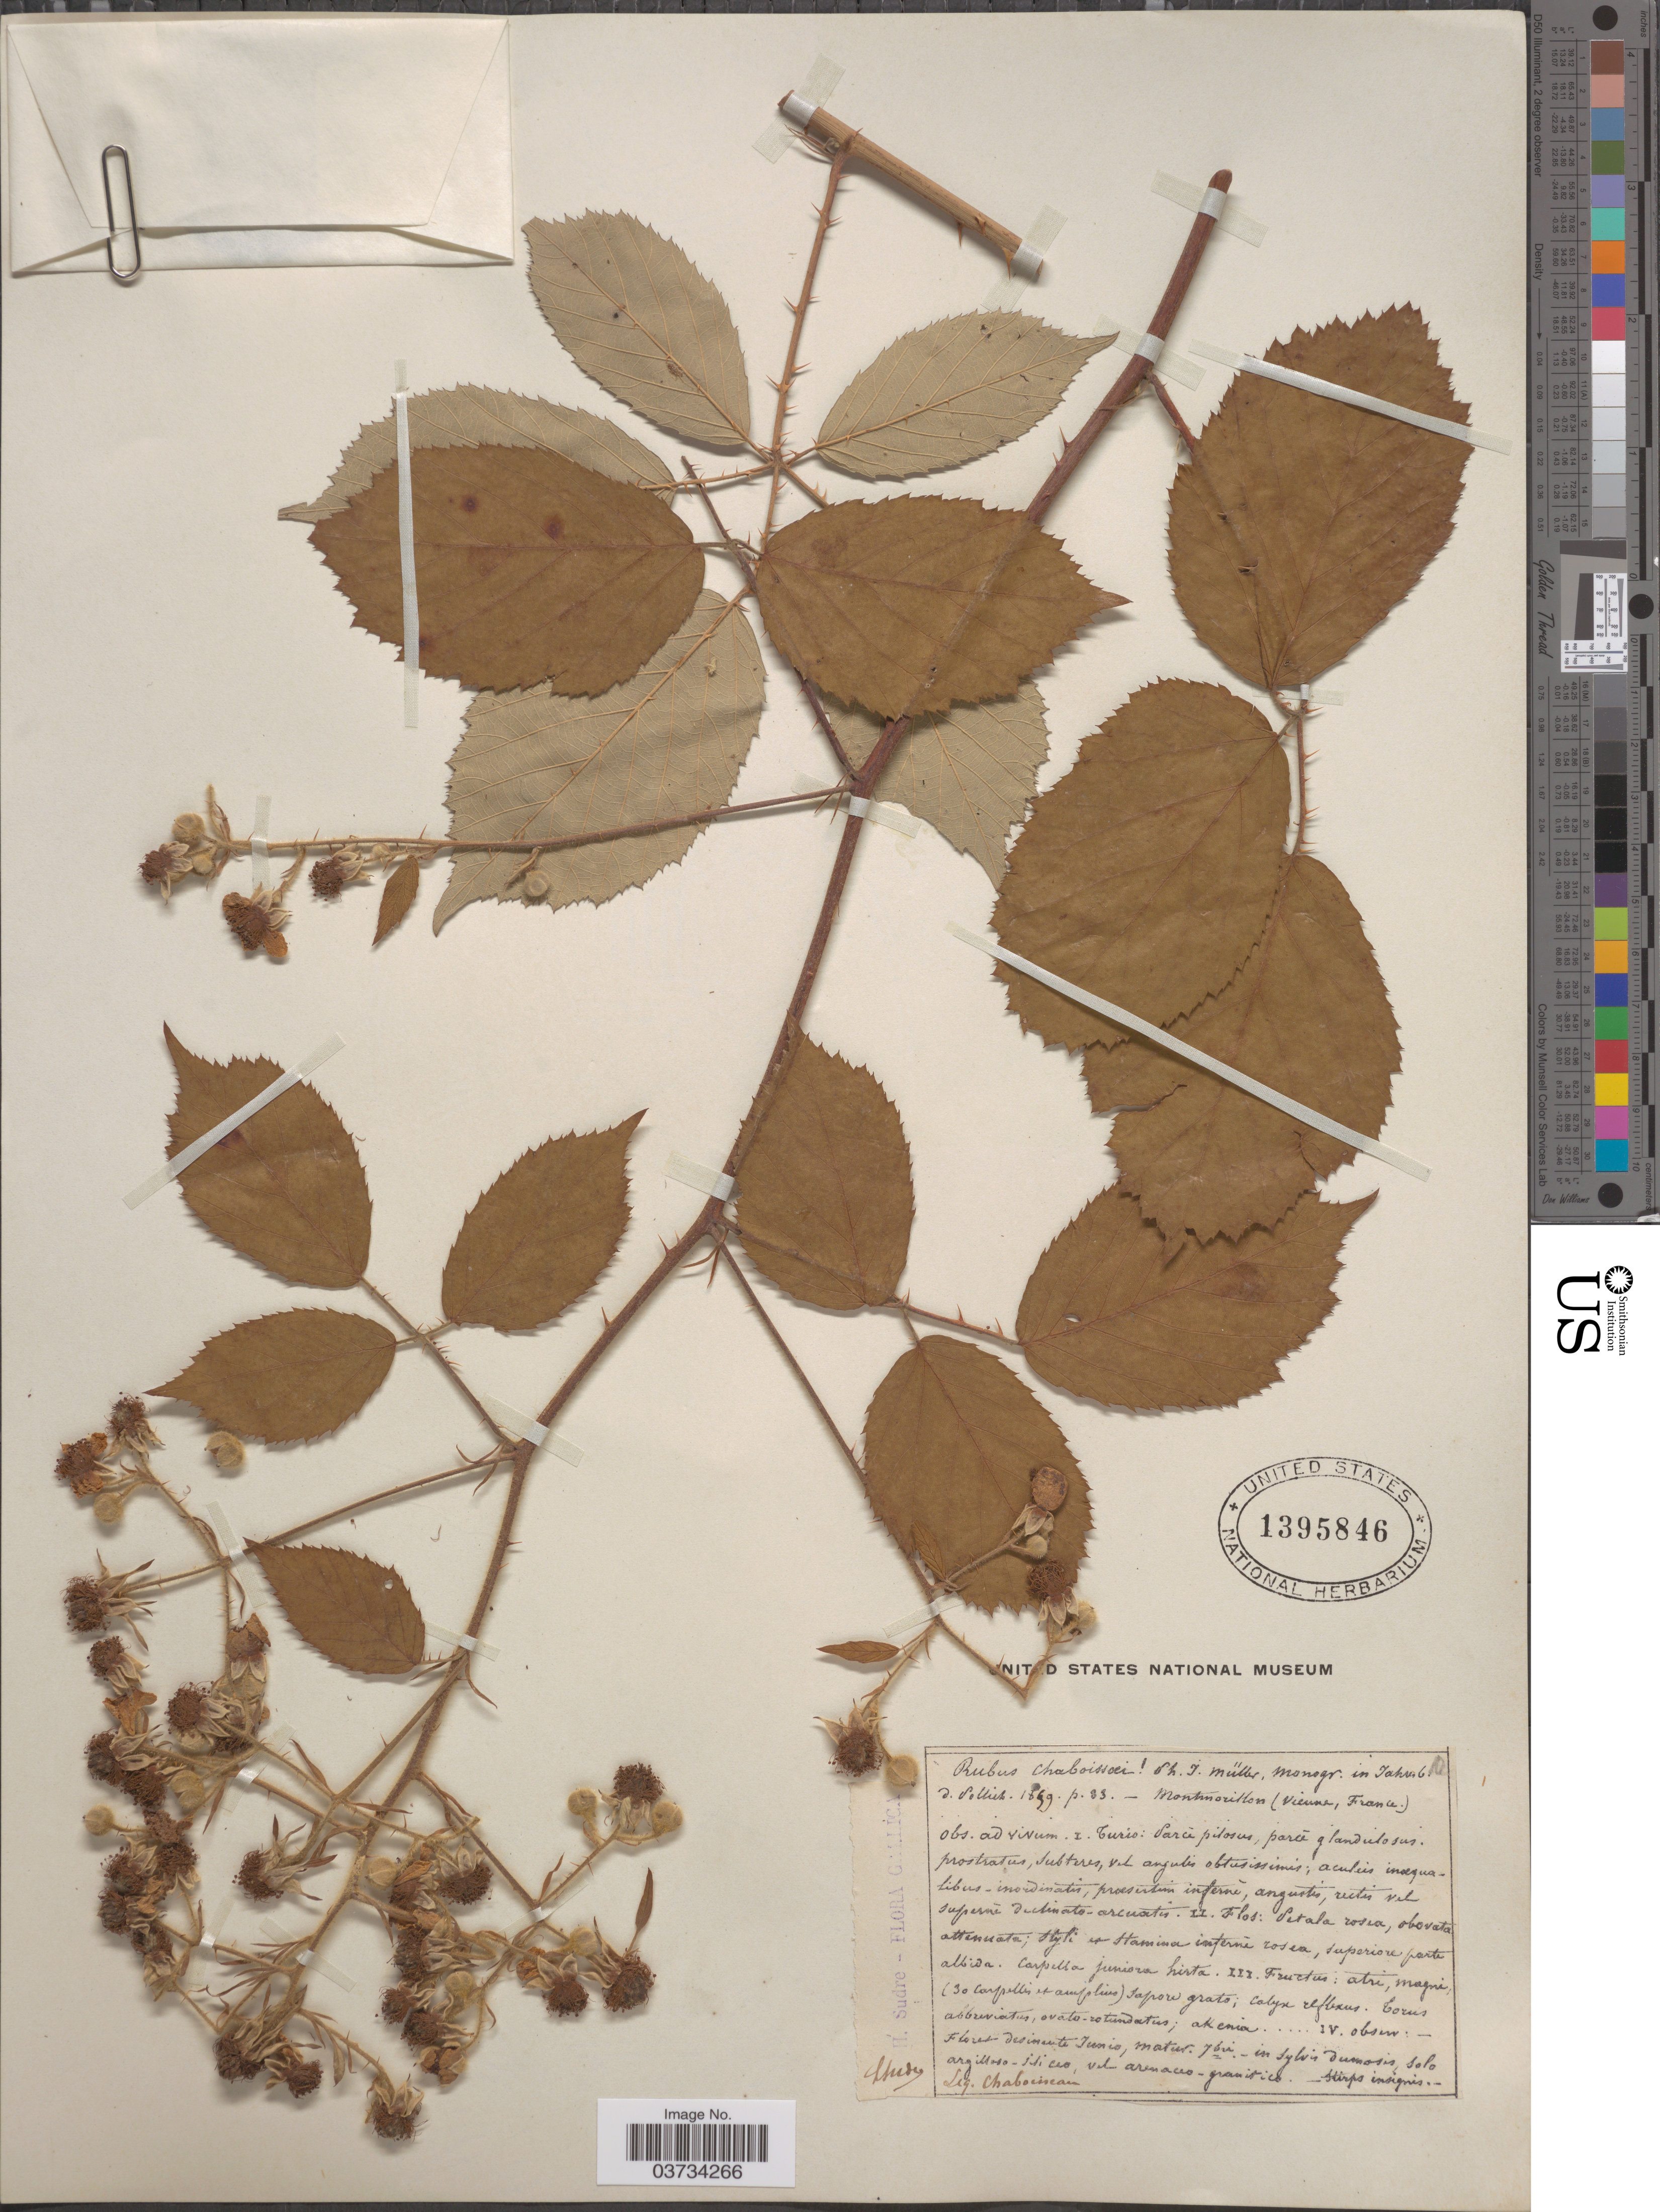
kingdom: Plantae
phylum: Tracheophyta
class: Magnoliopsida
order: Rosales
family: Rosaceae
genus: Rubus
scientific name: Rubus chaboissaei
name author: P.J. Müll.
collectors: Chaboisseau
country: France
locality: Gallica. Montmorillon (Vienne). [unsure placement]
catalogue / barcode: US 1395846